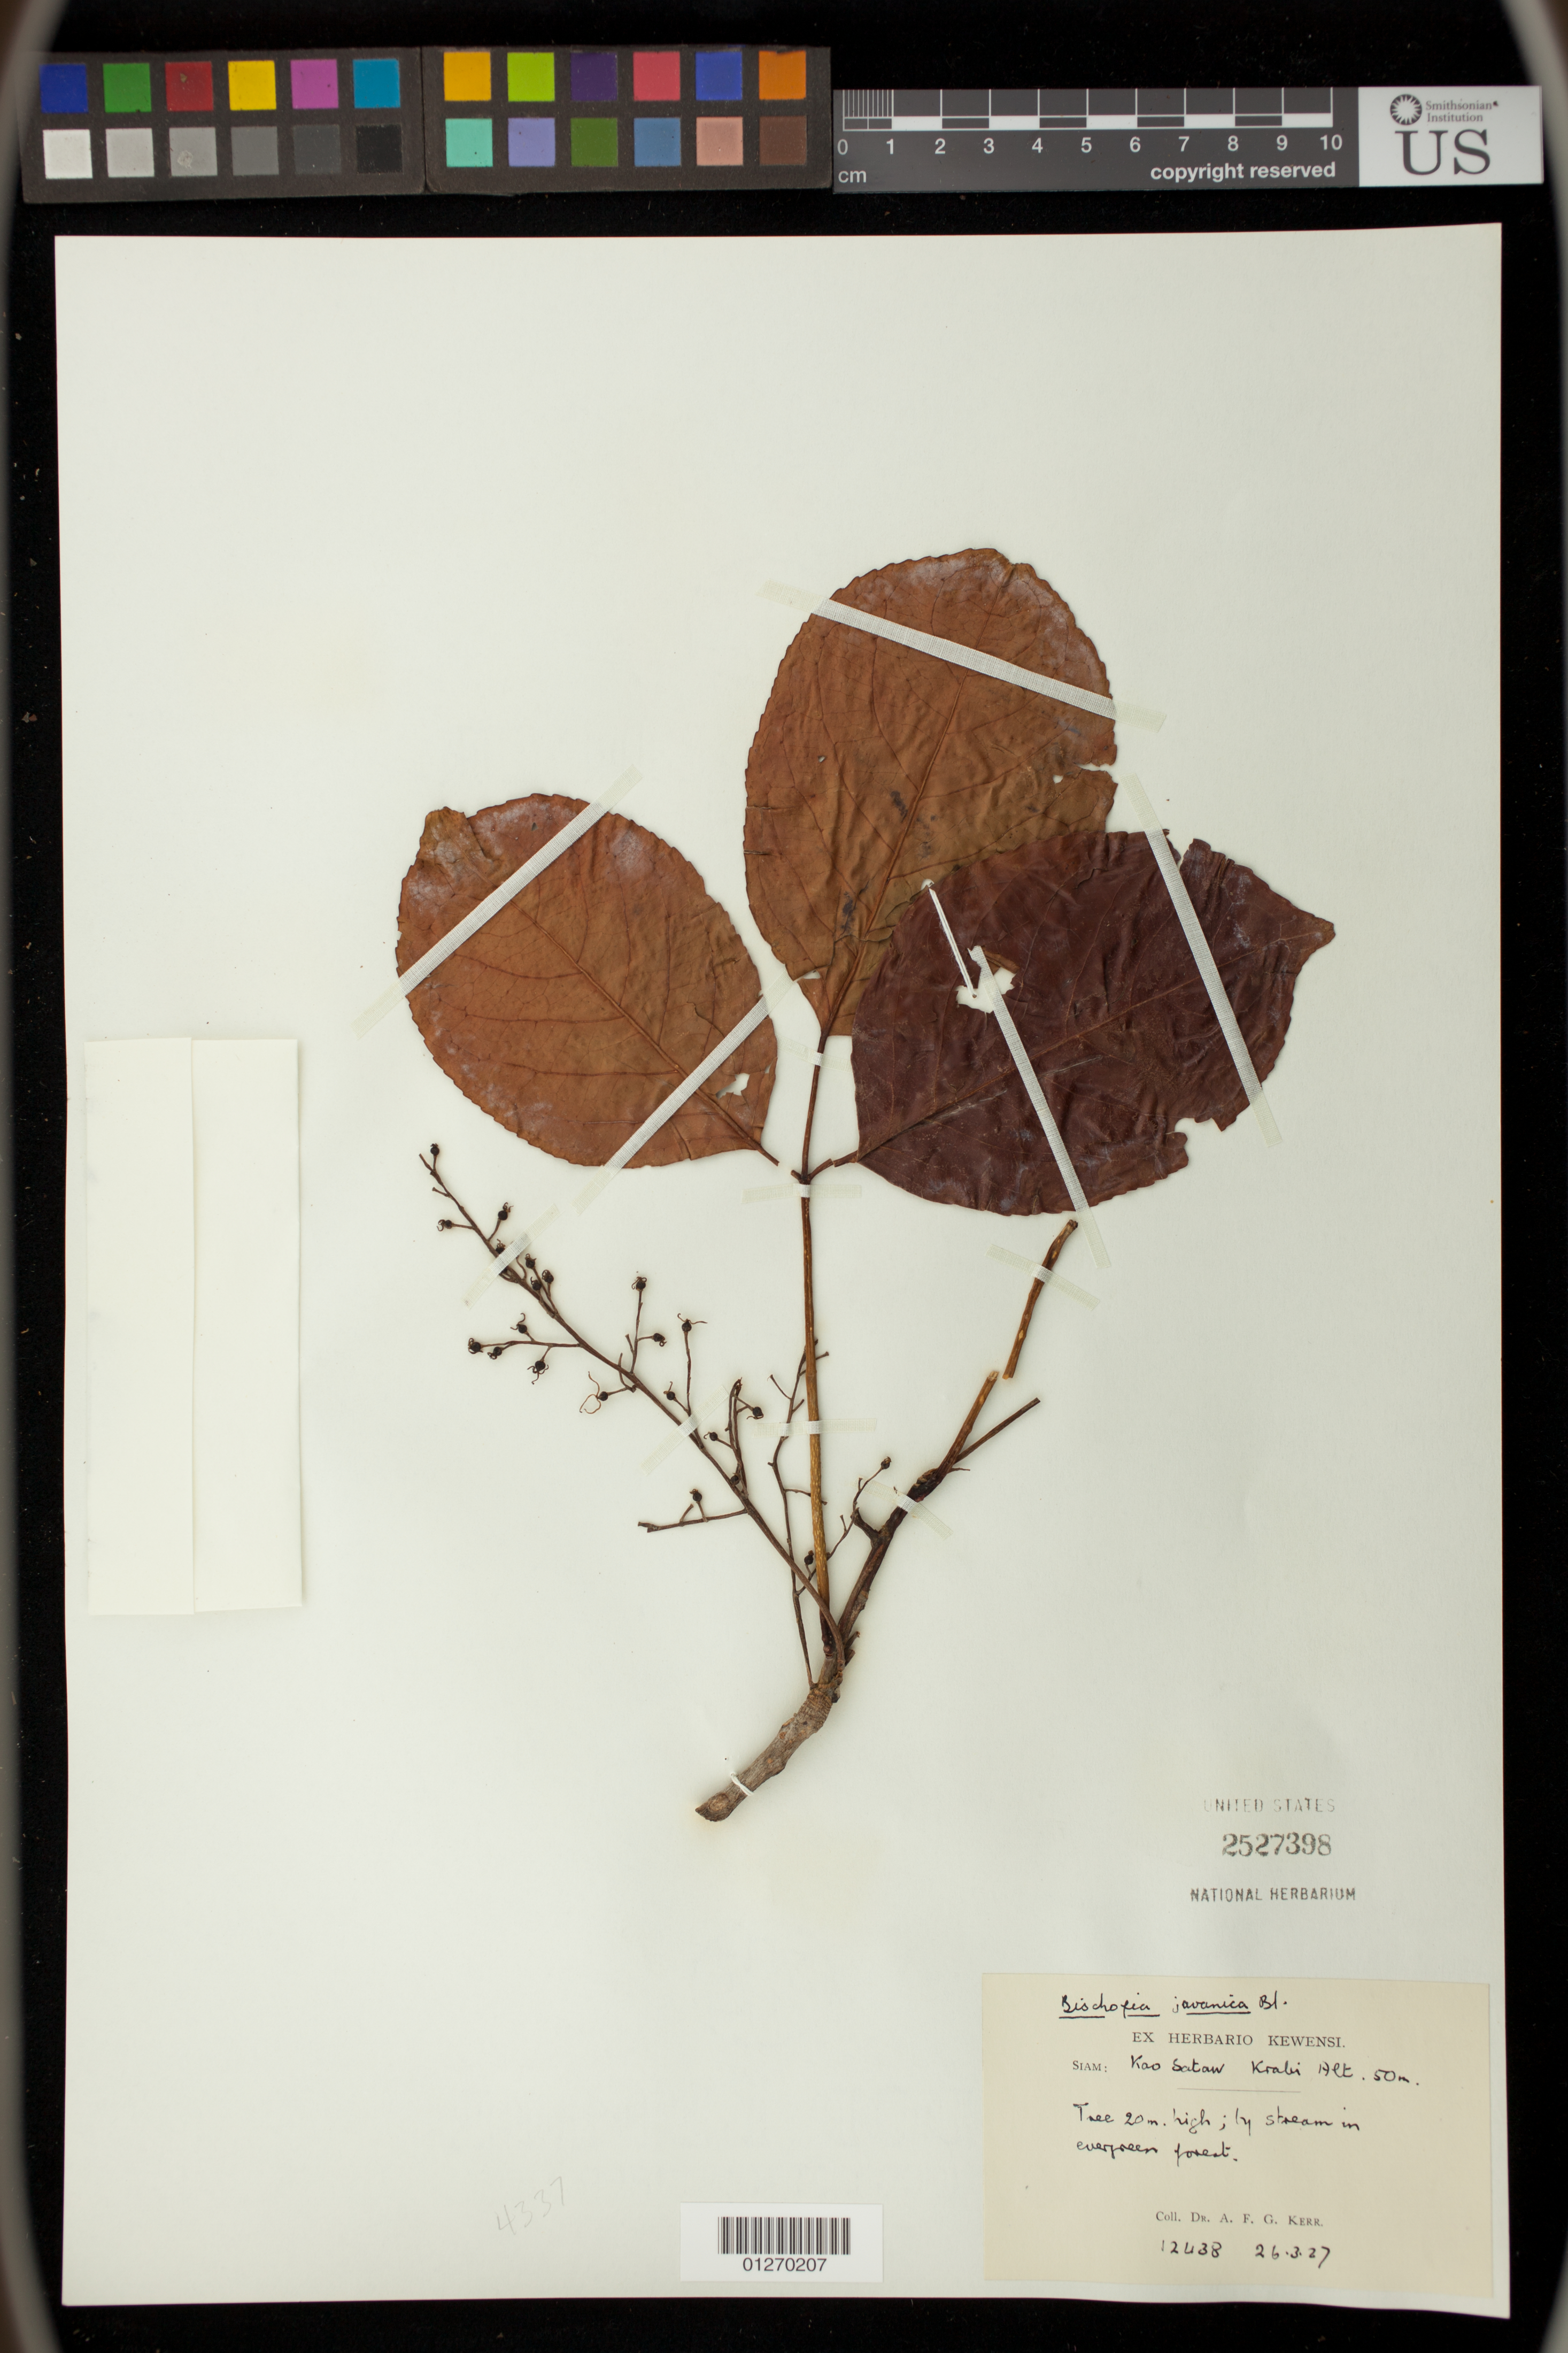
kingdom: Plantae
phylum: Tracheophyta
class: Magnoliopsida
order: Malpighiales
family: Phyllanthaceae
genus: Bischofia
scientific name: Bischofia javanica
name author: Blume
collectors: A. F. G. Kerr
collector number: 12438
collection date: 1927-03-26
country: Thailand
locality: Kao Sataw Krabi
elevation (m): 50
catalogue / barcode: US 2527398